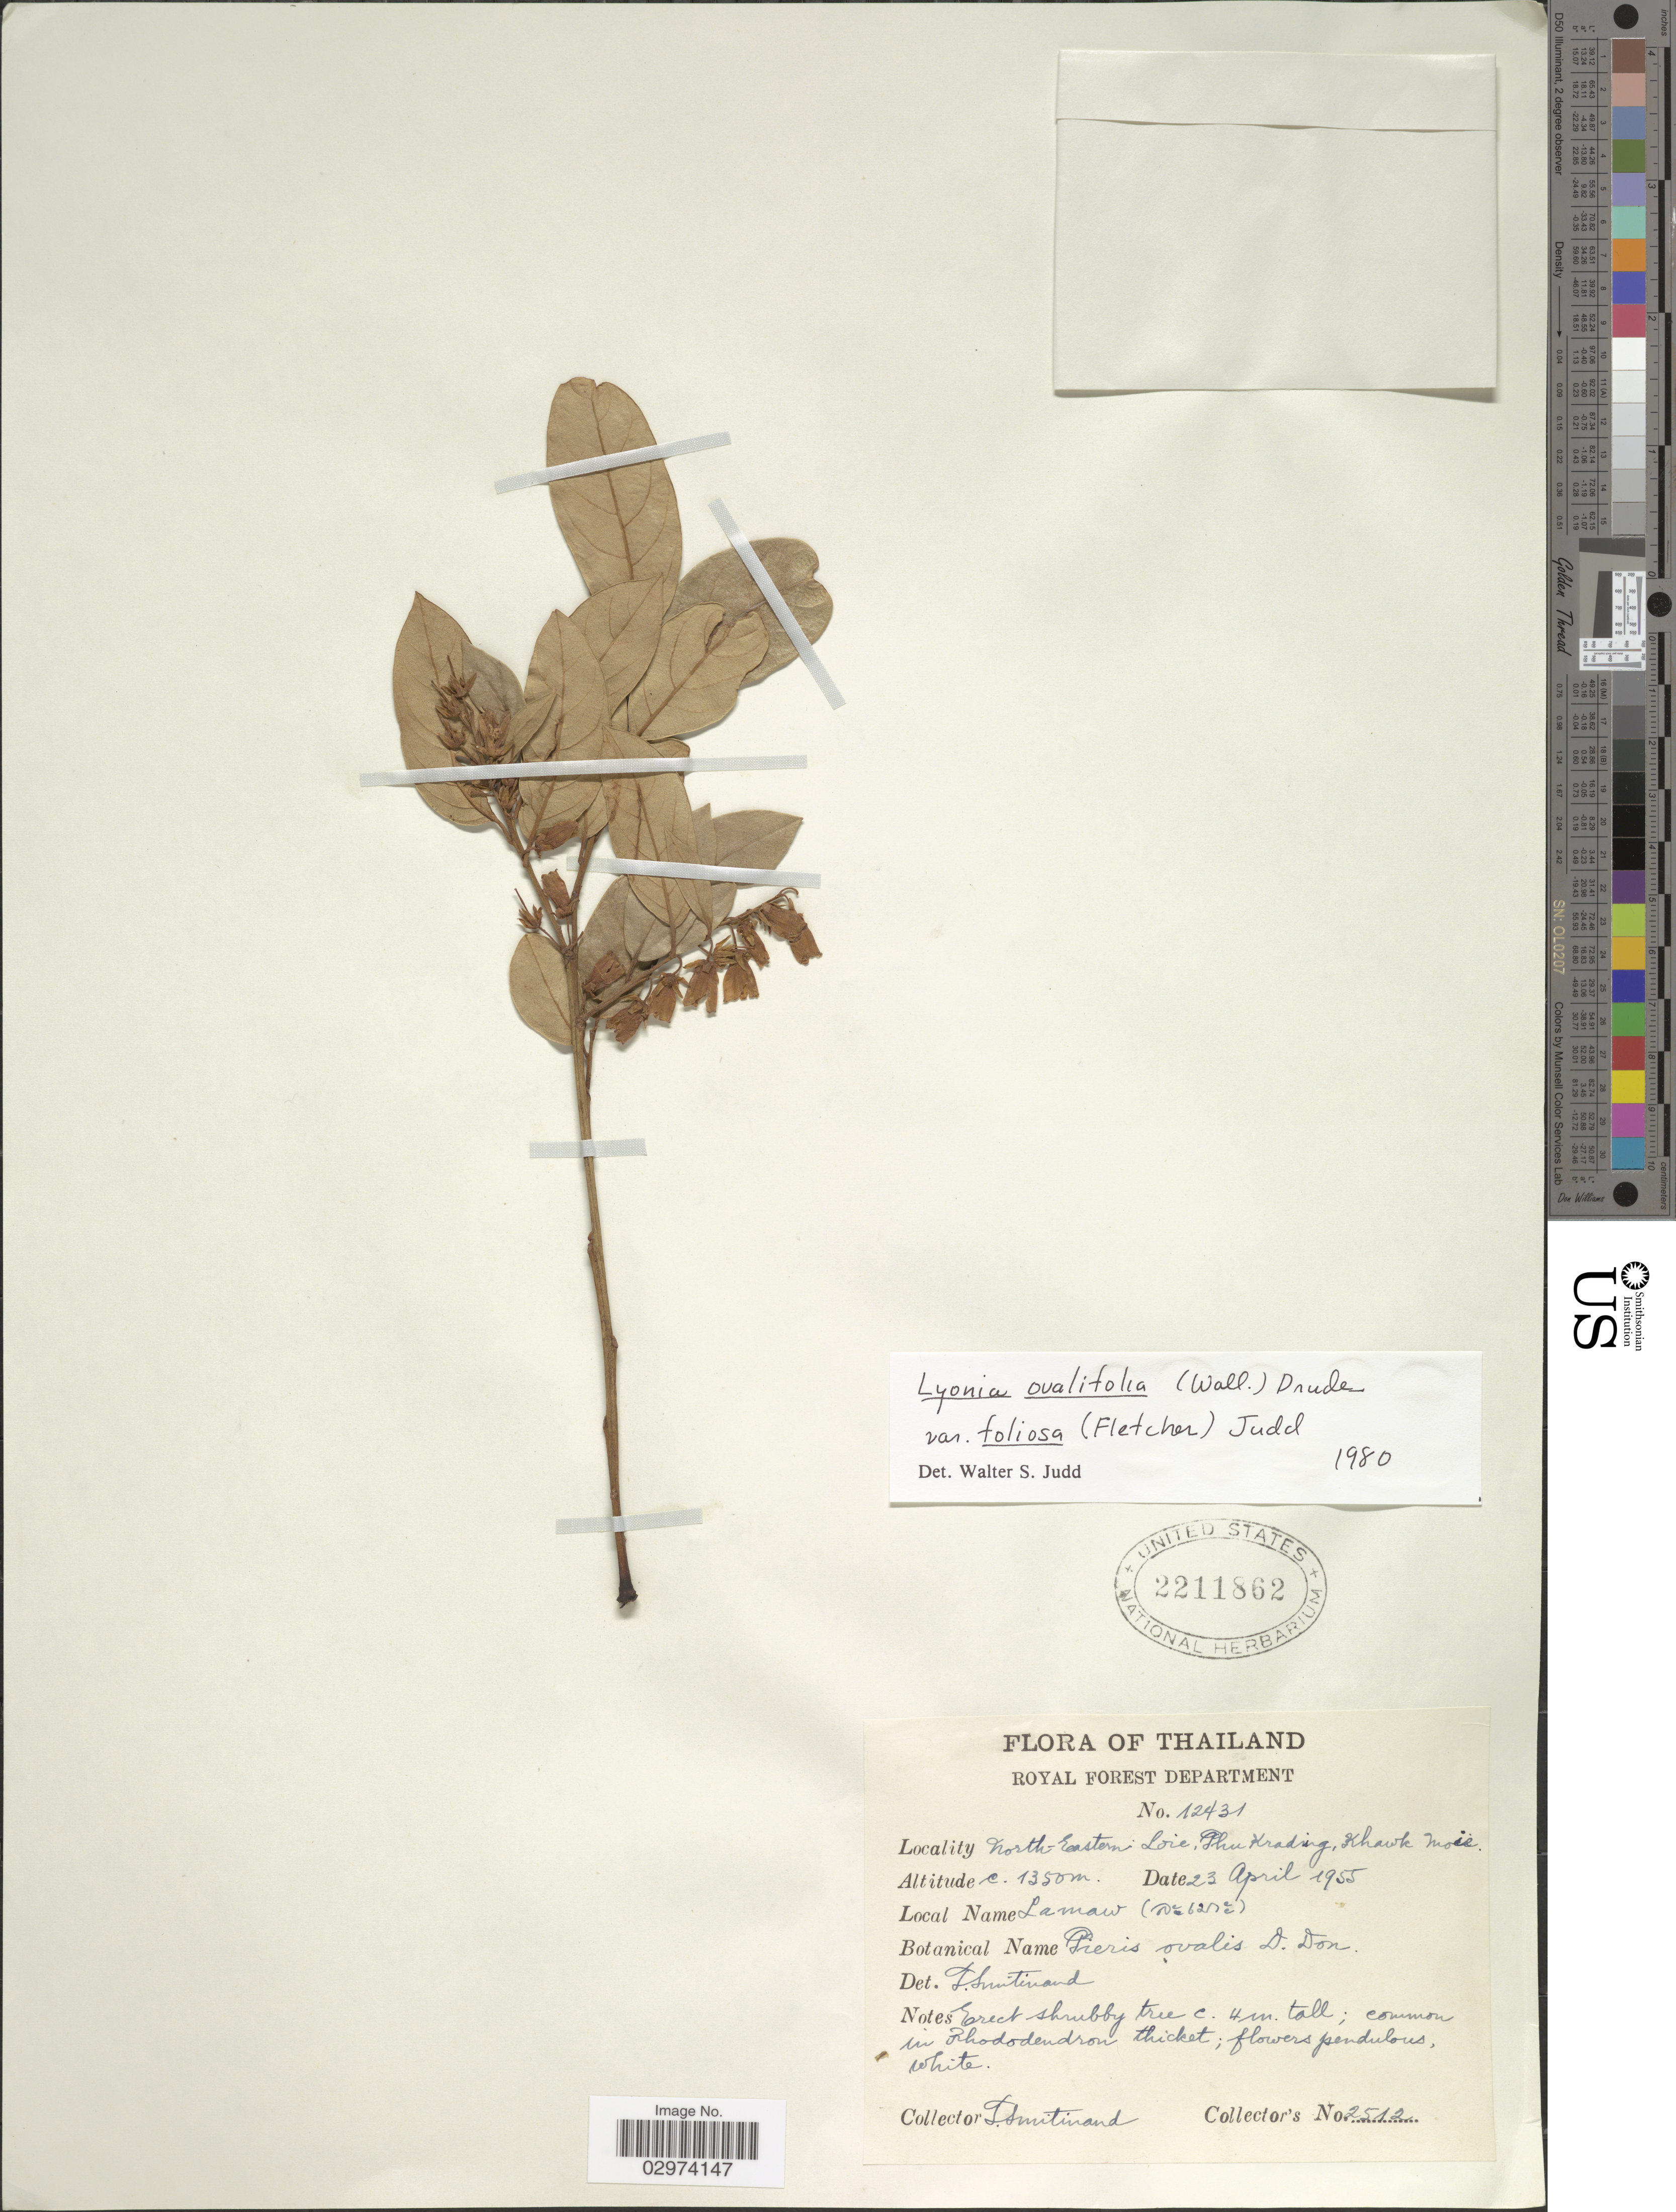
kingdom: Plantae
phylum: Tracheophyta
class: Magnoliopsida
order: Ericales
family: Ericaceae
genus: Lyonia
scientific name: Lyonia ovalifolia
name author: (Wall.) Drude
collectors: T. Smitinand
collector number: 2512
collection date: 1955-04-23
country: Thailand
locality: Royal Forest Department. North-Eastern Loie, Thu Krading, Khawk Moie.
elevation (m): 1350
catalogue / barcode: US 2211862